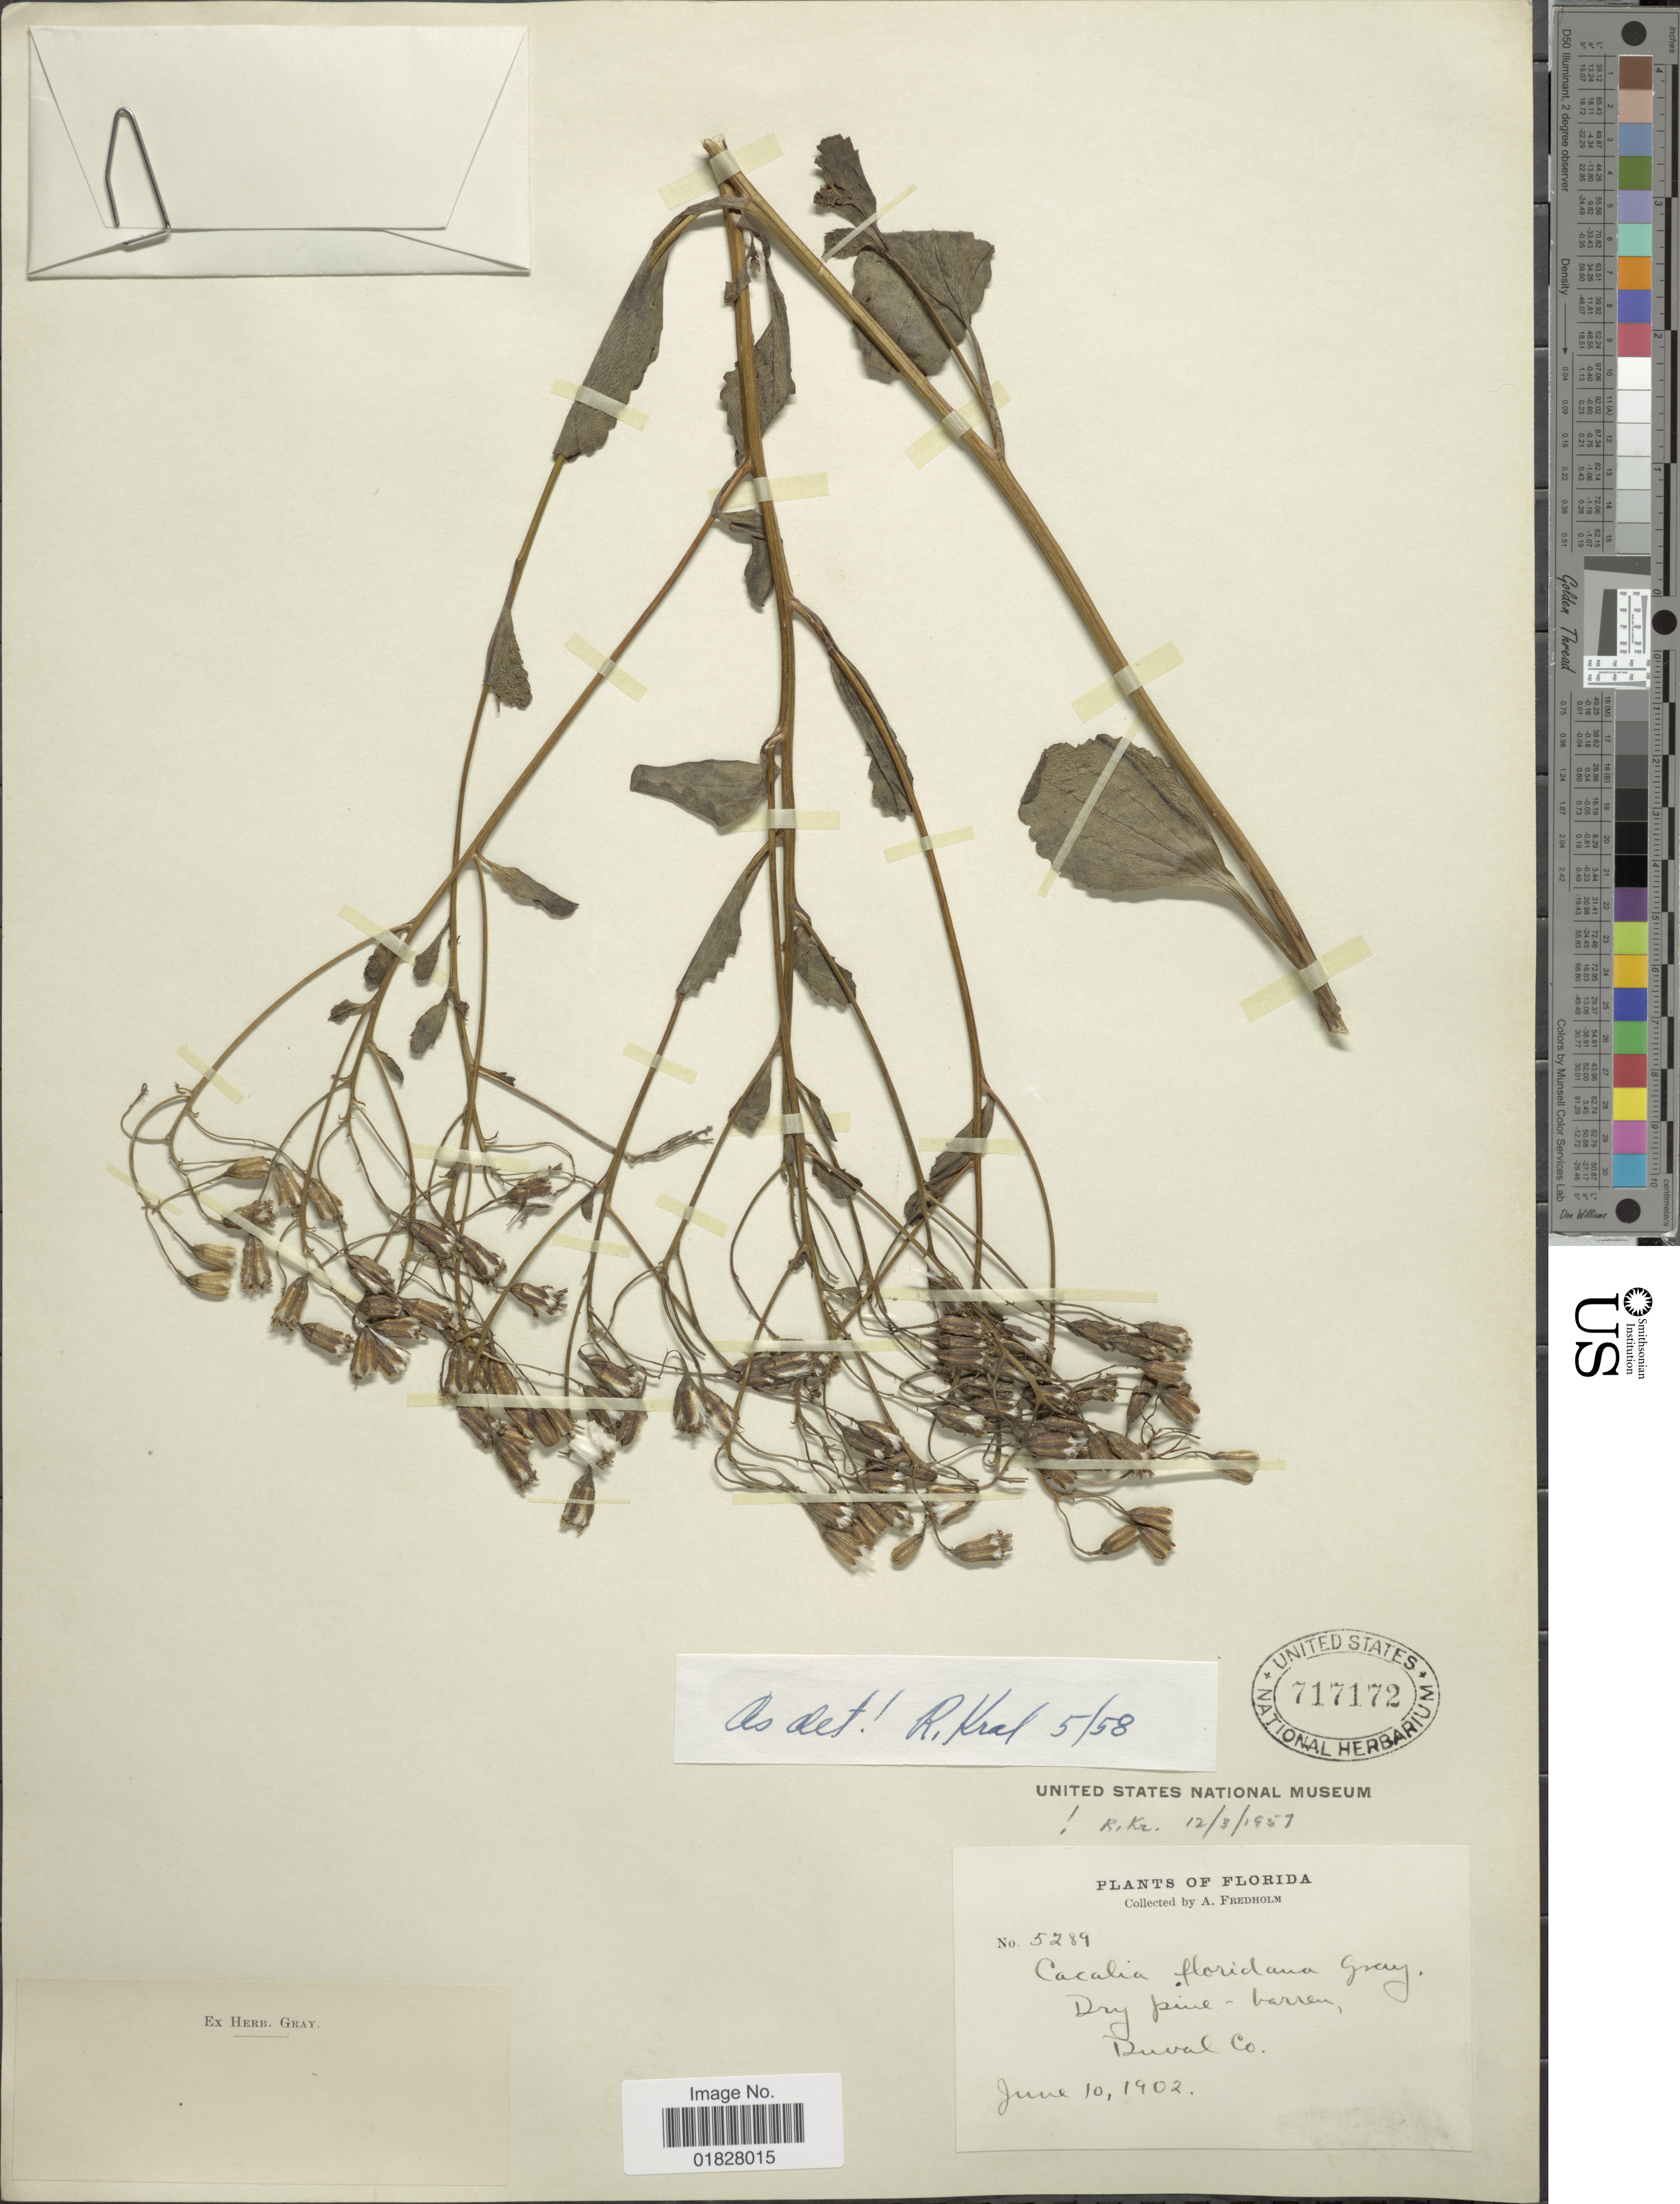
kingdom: Plantae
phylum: Tracheophyta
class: Magnoliopsida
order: Asterales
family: Asteraceae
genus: Arnoglossum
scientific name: Arnoglossum floridanum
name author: (A. Gray) H. Rob.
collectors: A. Fredholm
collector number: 5289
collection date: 1902-06-10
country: United States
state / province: Florida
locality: Dry pine-barren, Duval Co.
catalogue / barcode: US 717172